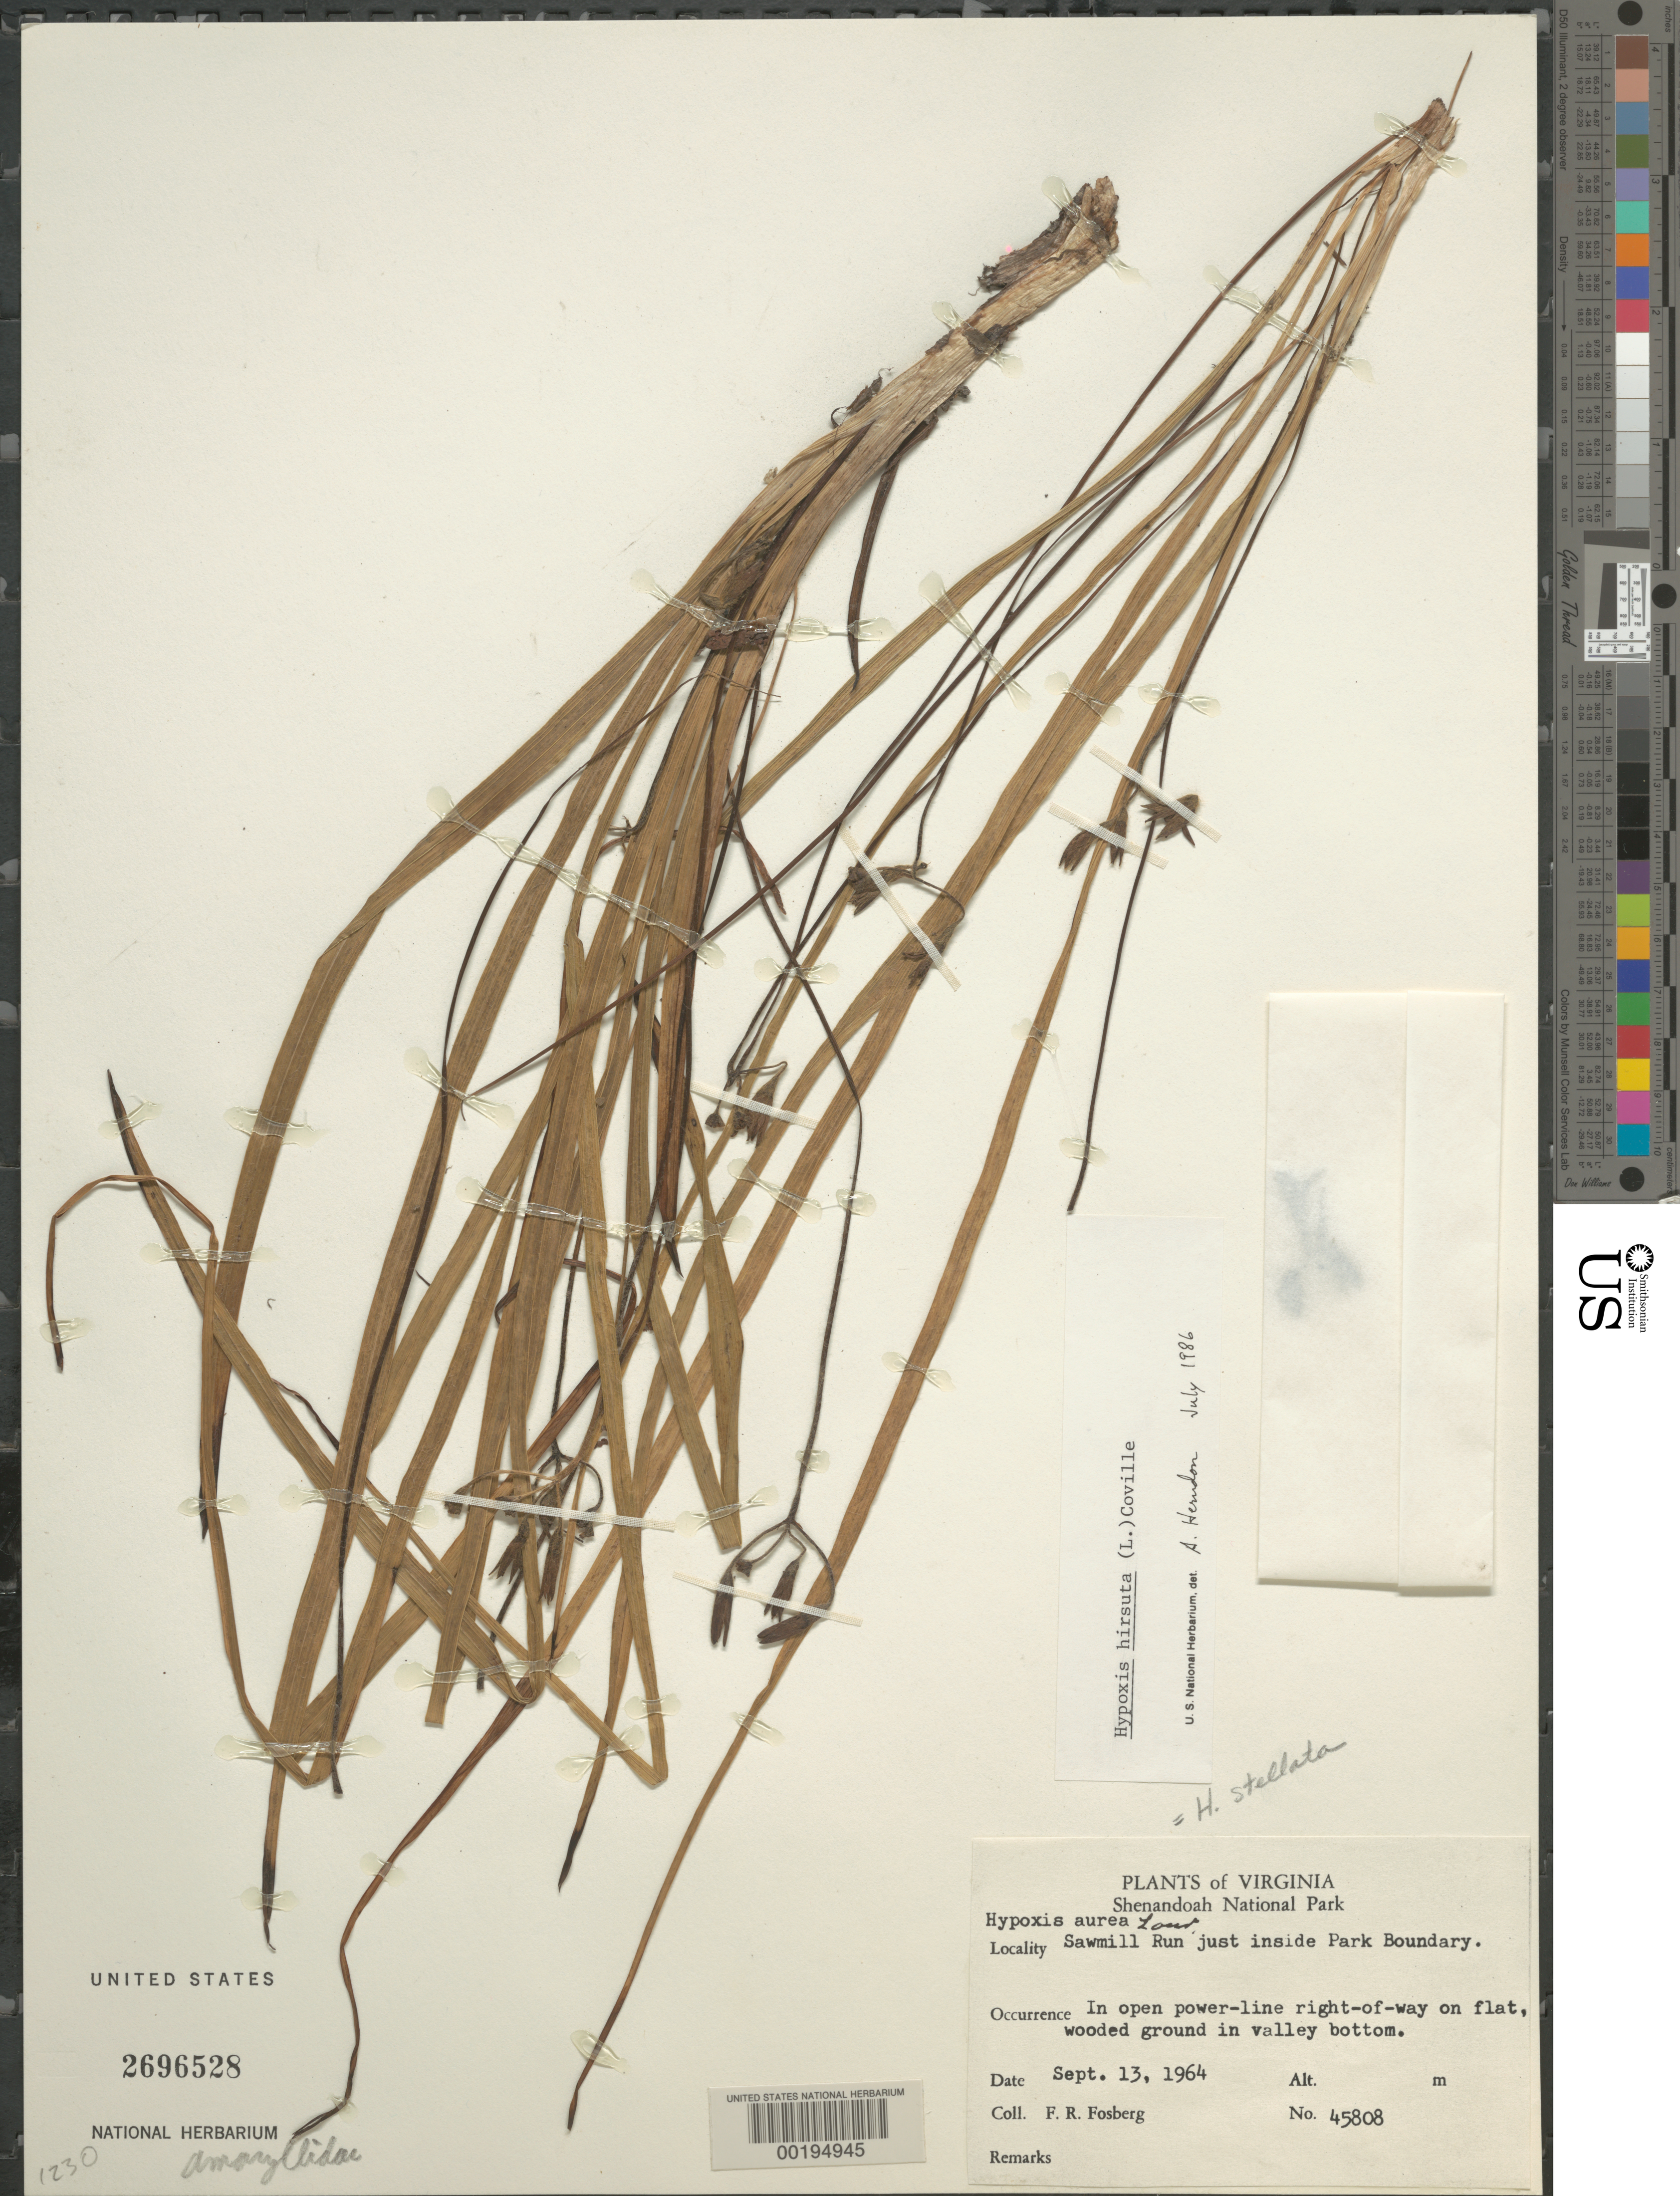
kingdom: Plantae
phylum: Tracheophyta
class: Liliopsida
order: Asparagales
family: Hypoxidaceae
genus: Hypoxis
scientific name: Hypoxis hirsuta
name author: (L.) Coville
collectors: F. R. Fosberg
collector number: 45808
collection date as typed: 13 Sep 1964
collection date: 1964-09-13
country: United States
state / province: Virginia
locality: Shenandoah national park, sawmill run just inside park boundary, in open power line right of way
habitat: Flat wooded ground in valley bottom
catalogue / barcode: US 2696528